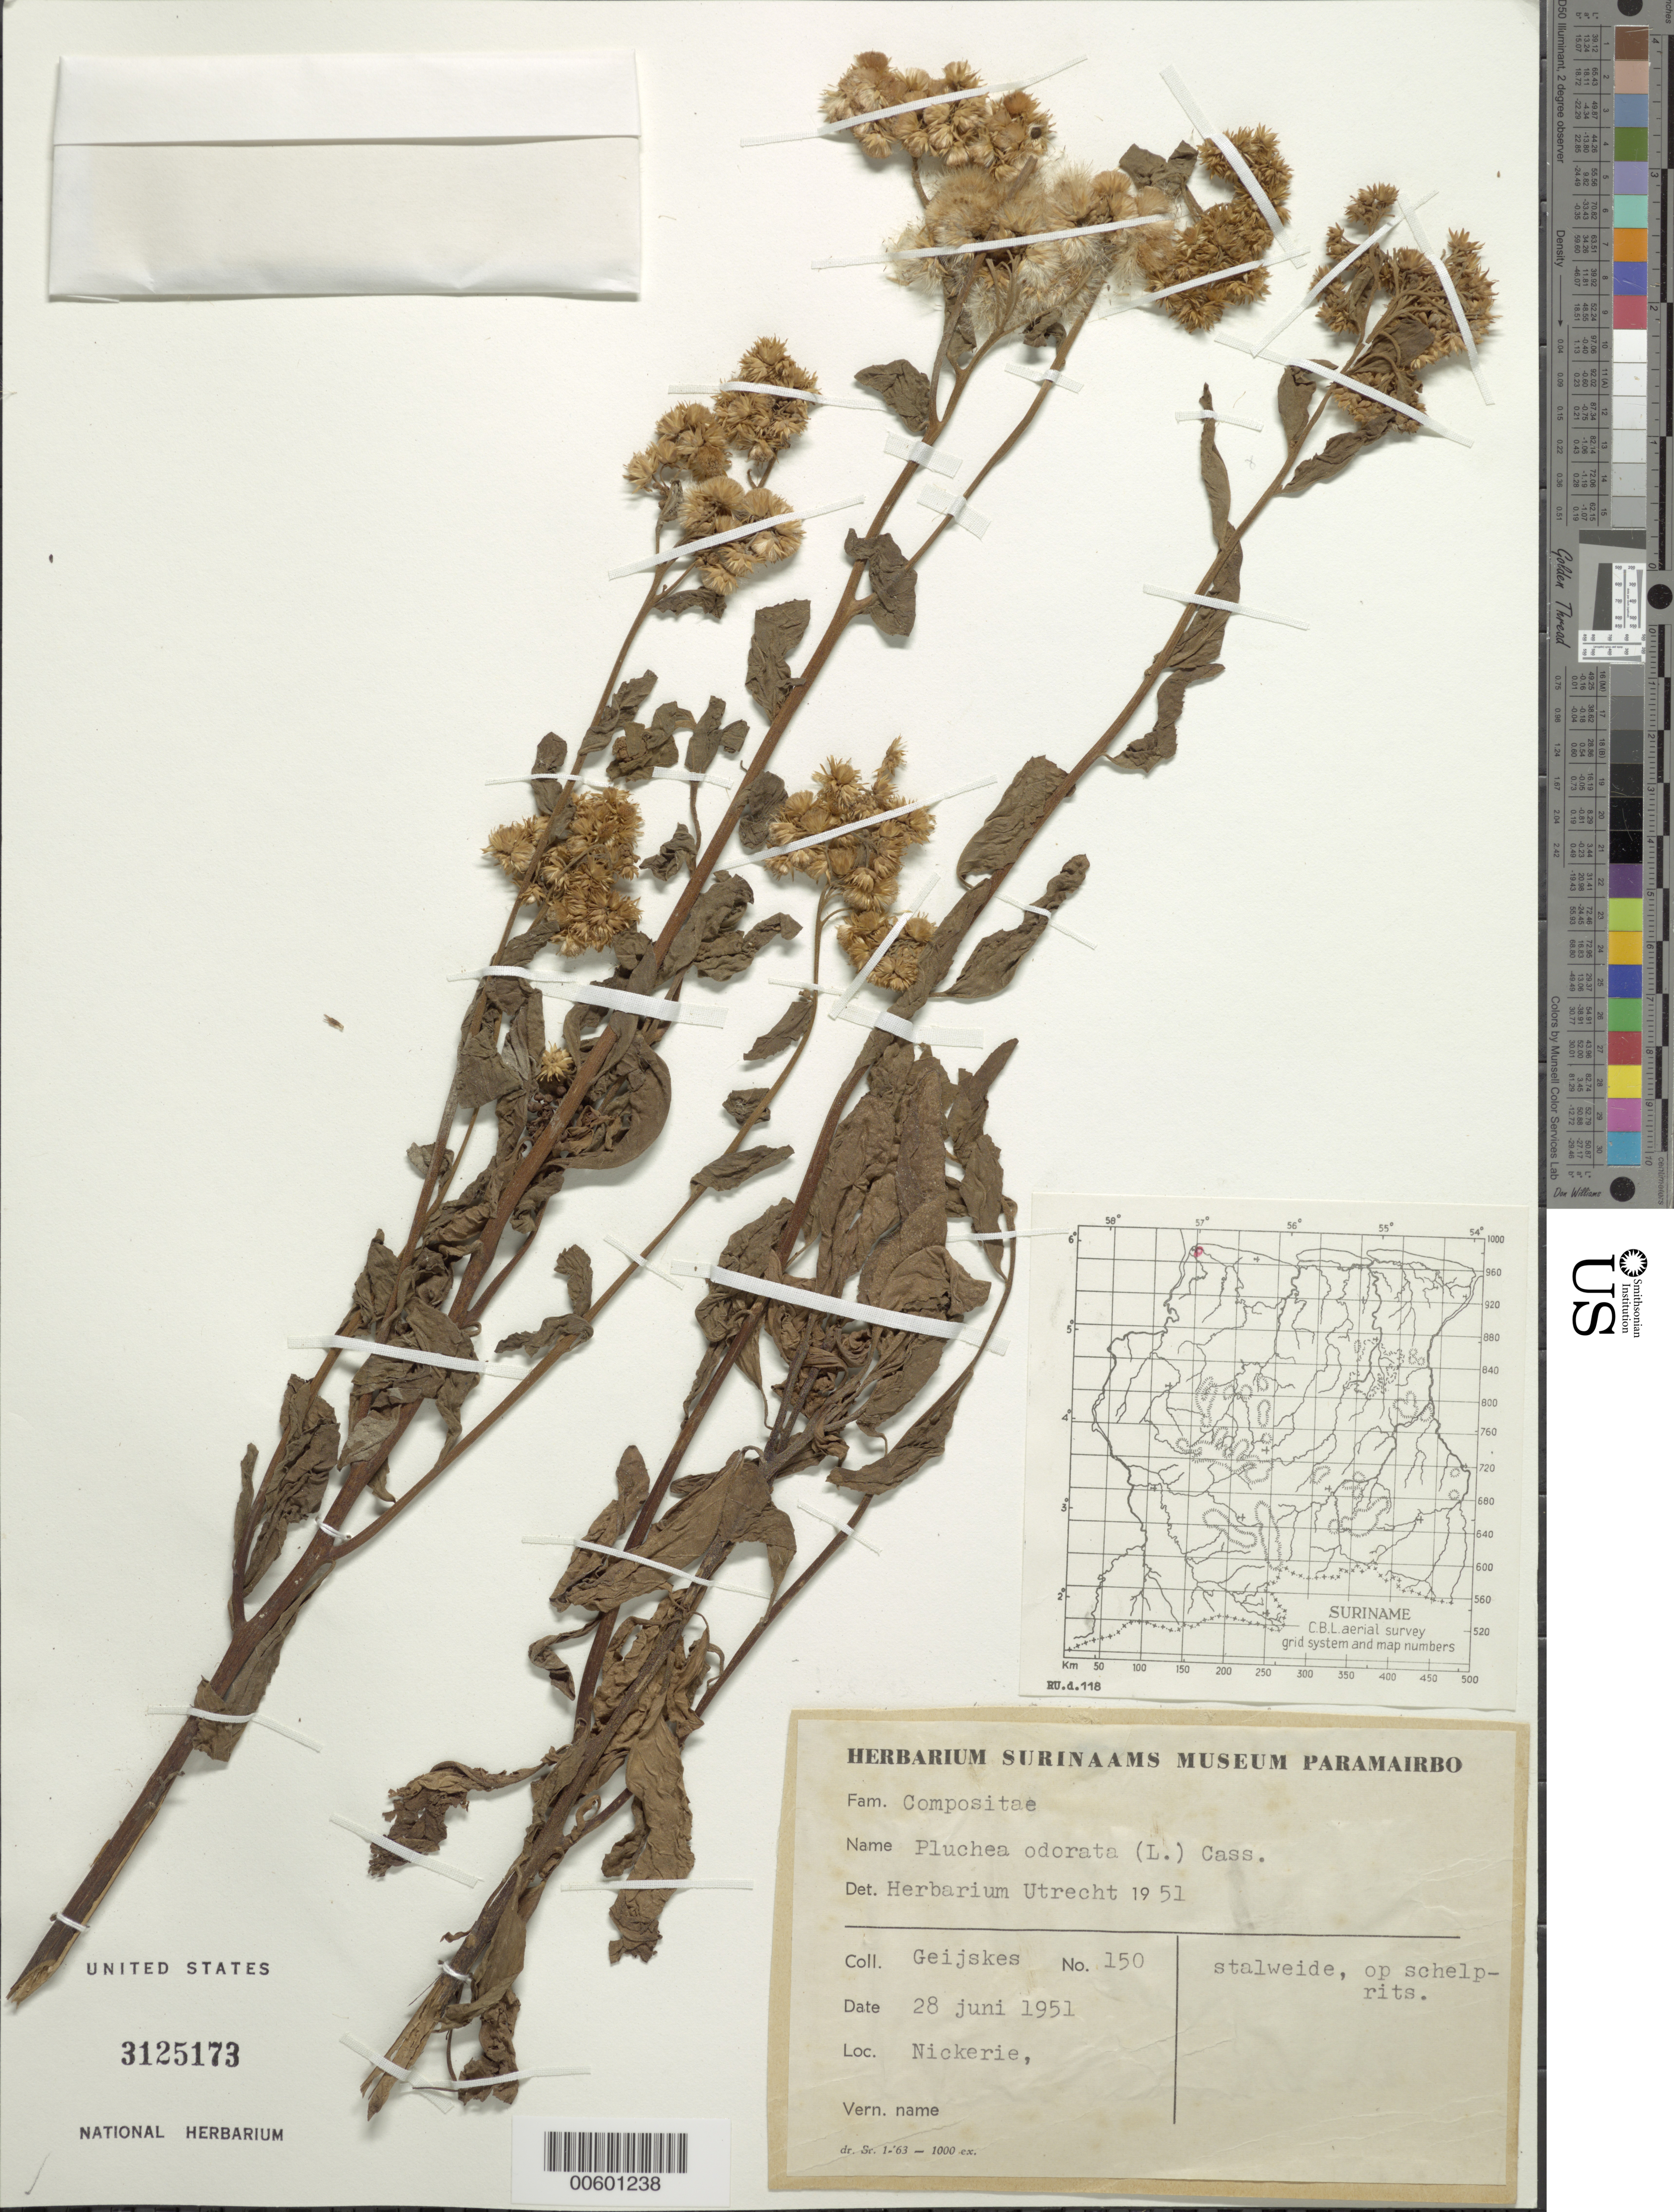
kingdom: Plantae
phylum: Tracheophyta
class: Magnoliopsida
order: Asterales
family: Asteraceae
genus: Pluchea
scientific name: Pluchea odorata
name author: (L.) Cass.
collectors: D. Geijskes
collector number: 150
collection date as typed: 28-Jun-51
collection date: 1951-06-28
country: Suriname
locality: Nickerie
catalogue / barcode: US 3125173